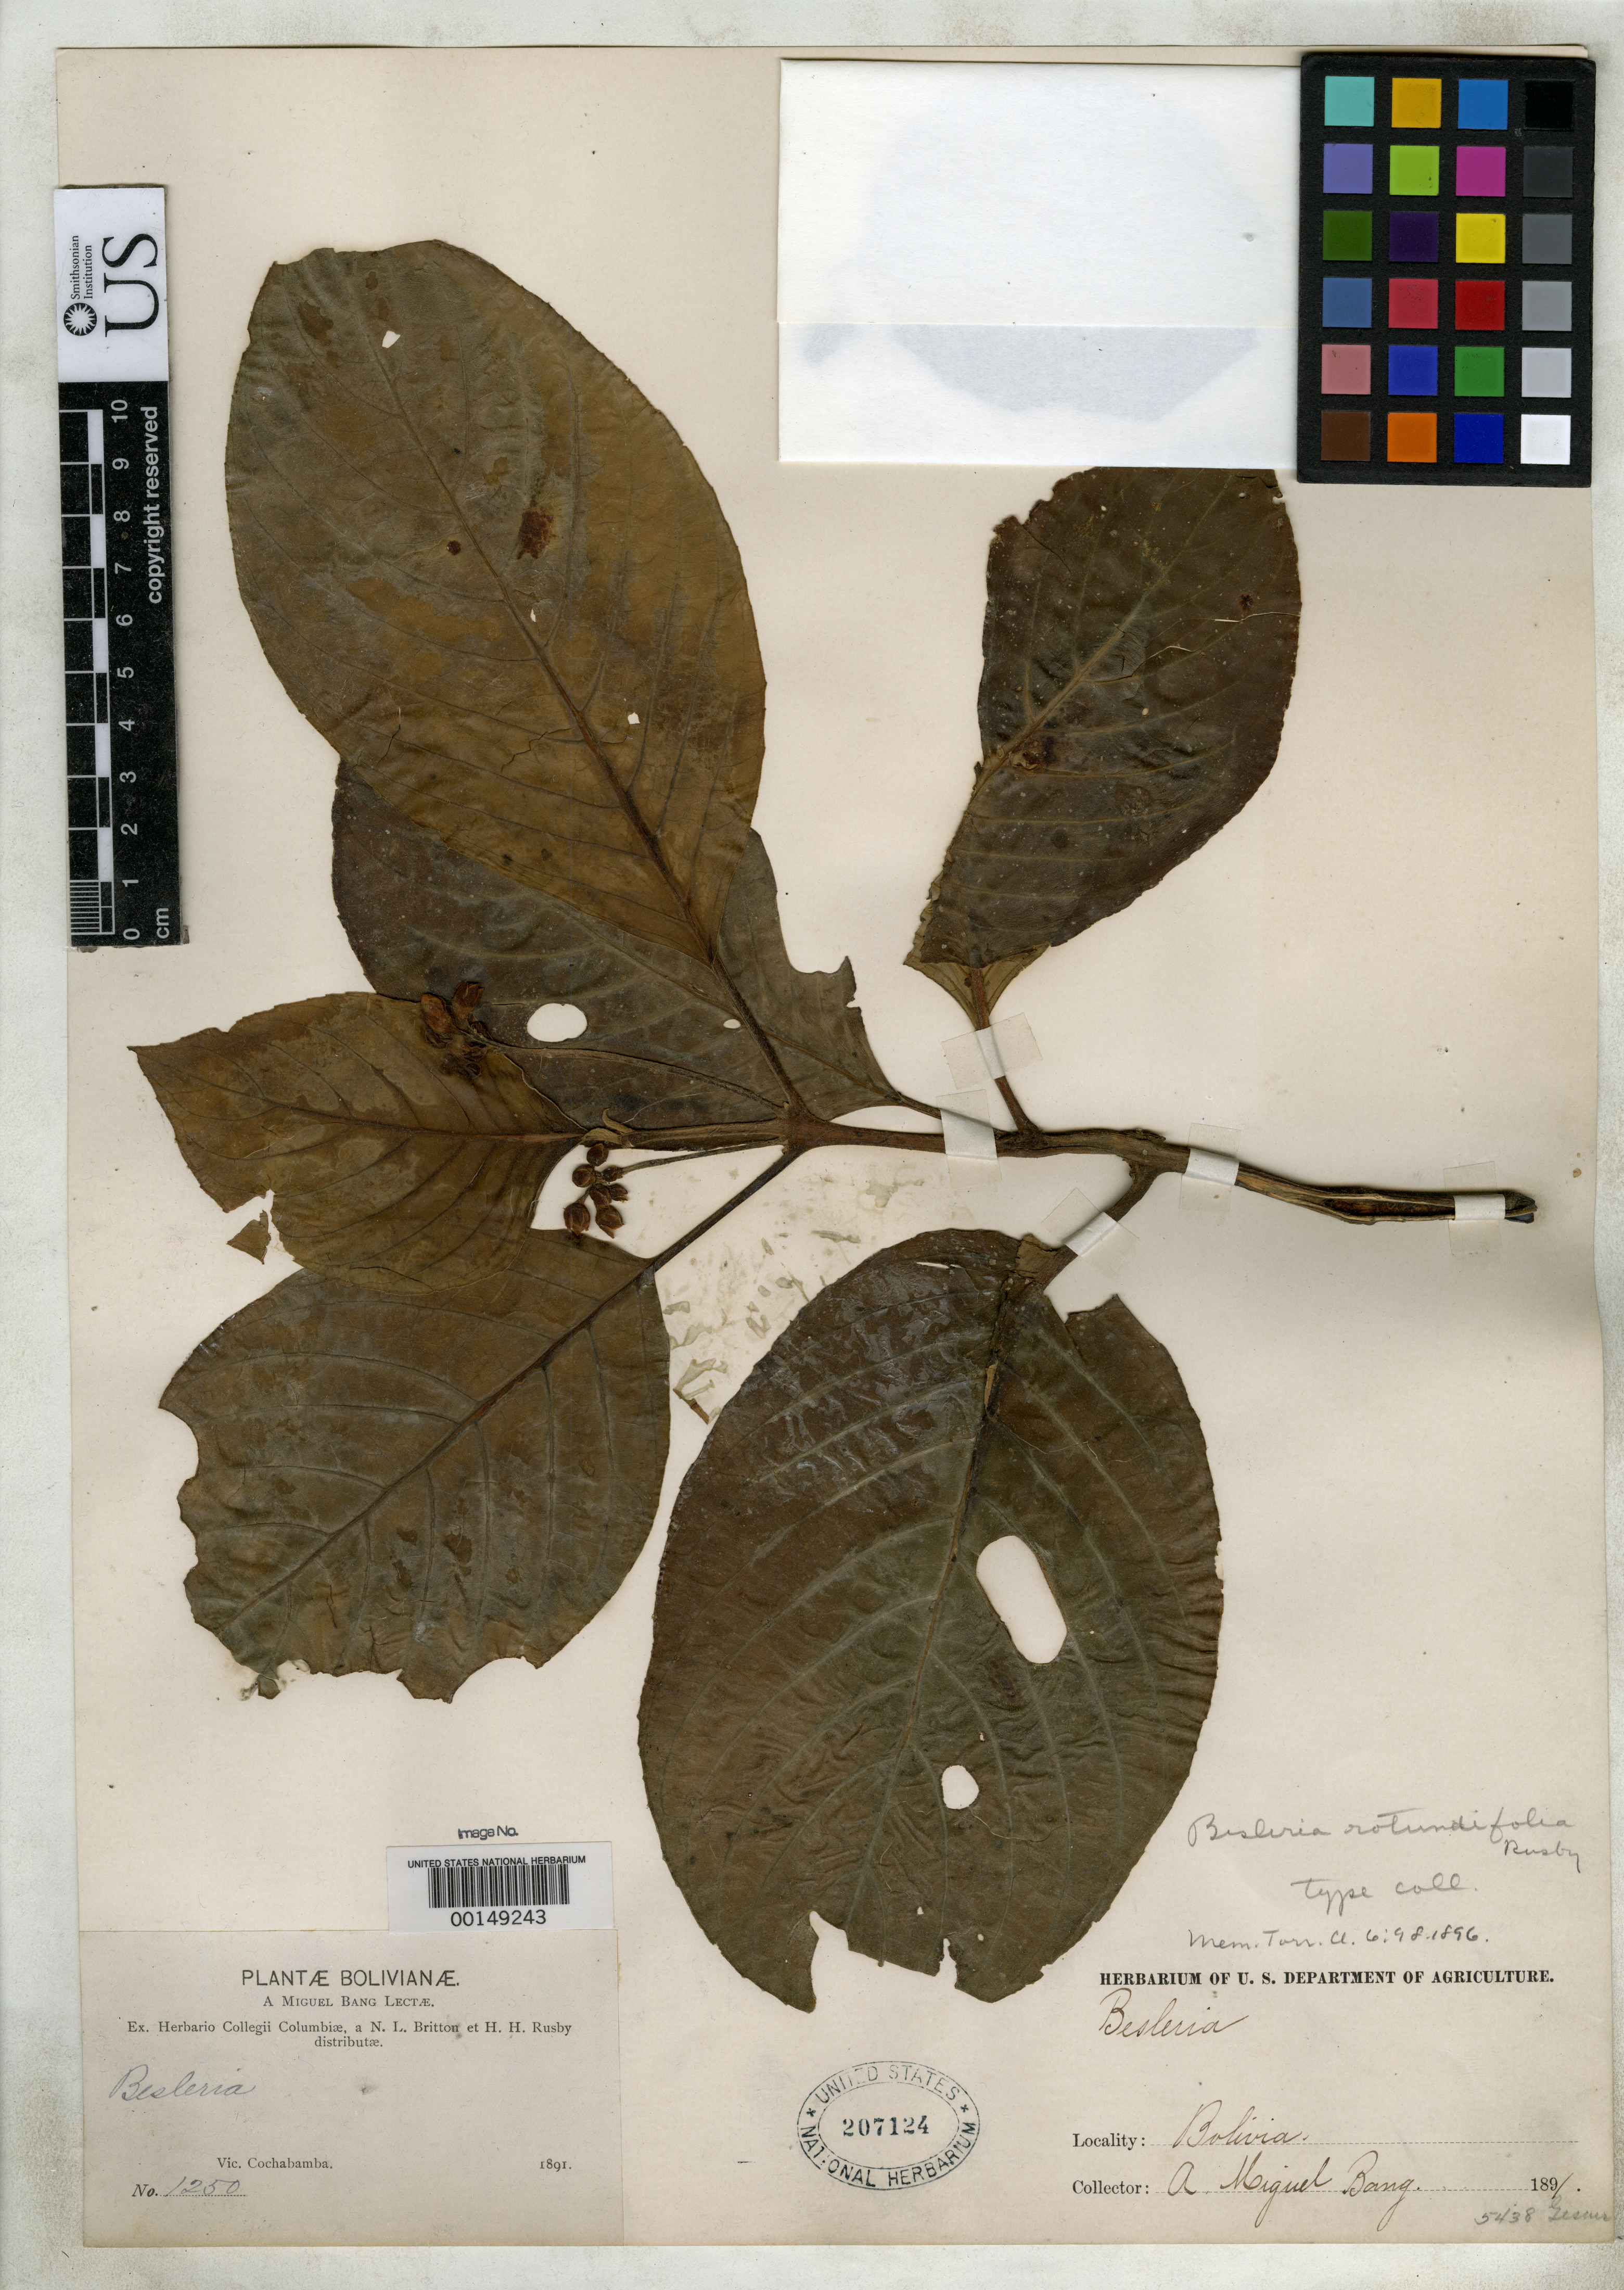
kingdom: Plantae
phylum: Tracheophyta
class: Magnoliopsida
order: Lamiales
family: Gesneriaceae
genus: Besleria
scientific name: Besleria rotundifolia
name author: Rusby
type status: Isotype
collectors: M. Bang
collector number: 1250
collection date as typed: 1891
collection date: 1891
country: Bolivia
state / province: Cochabamba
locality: Espirito Santo.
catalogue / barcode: US 207124